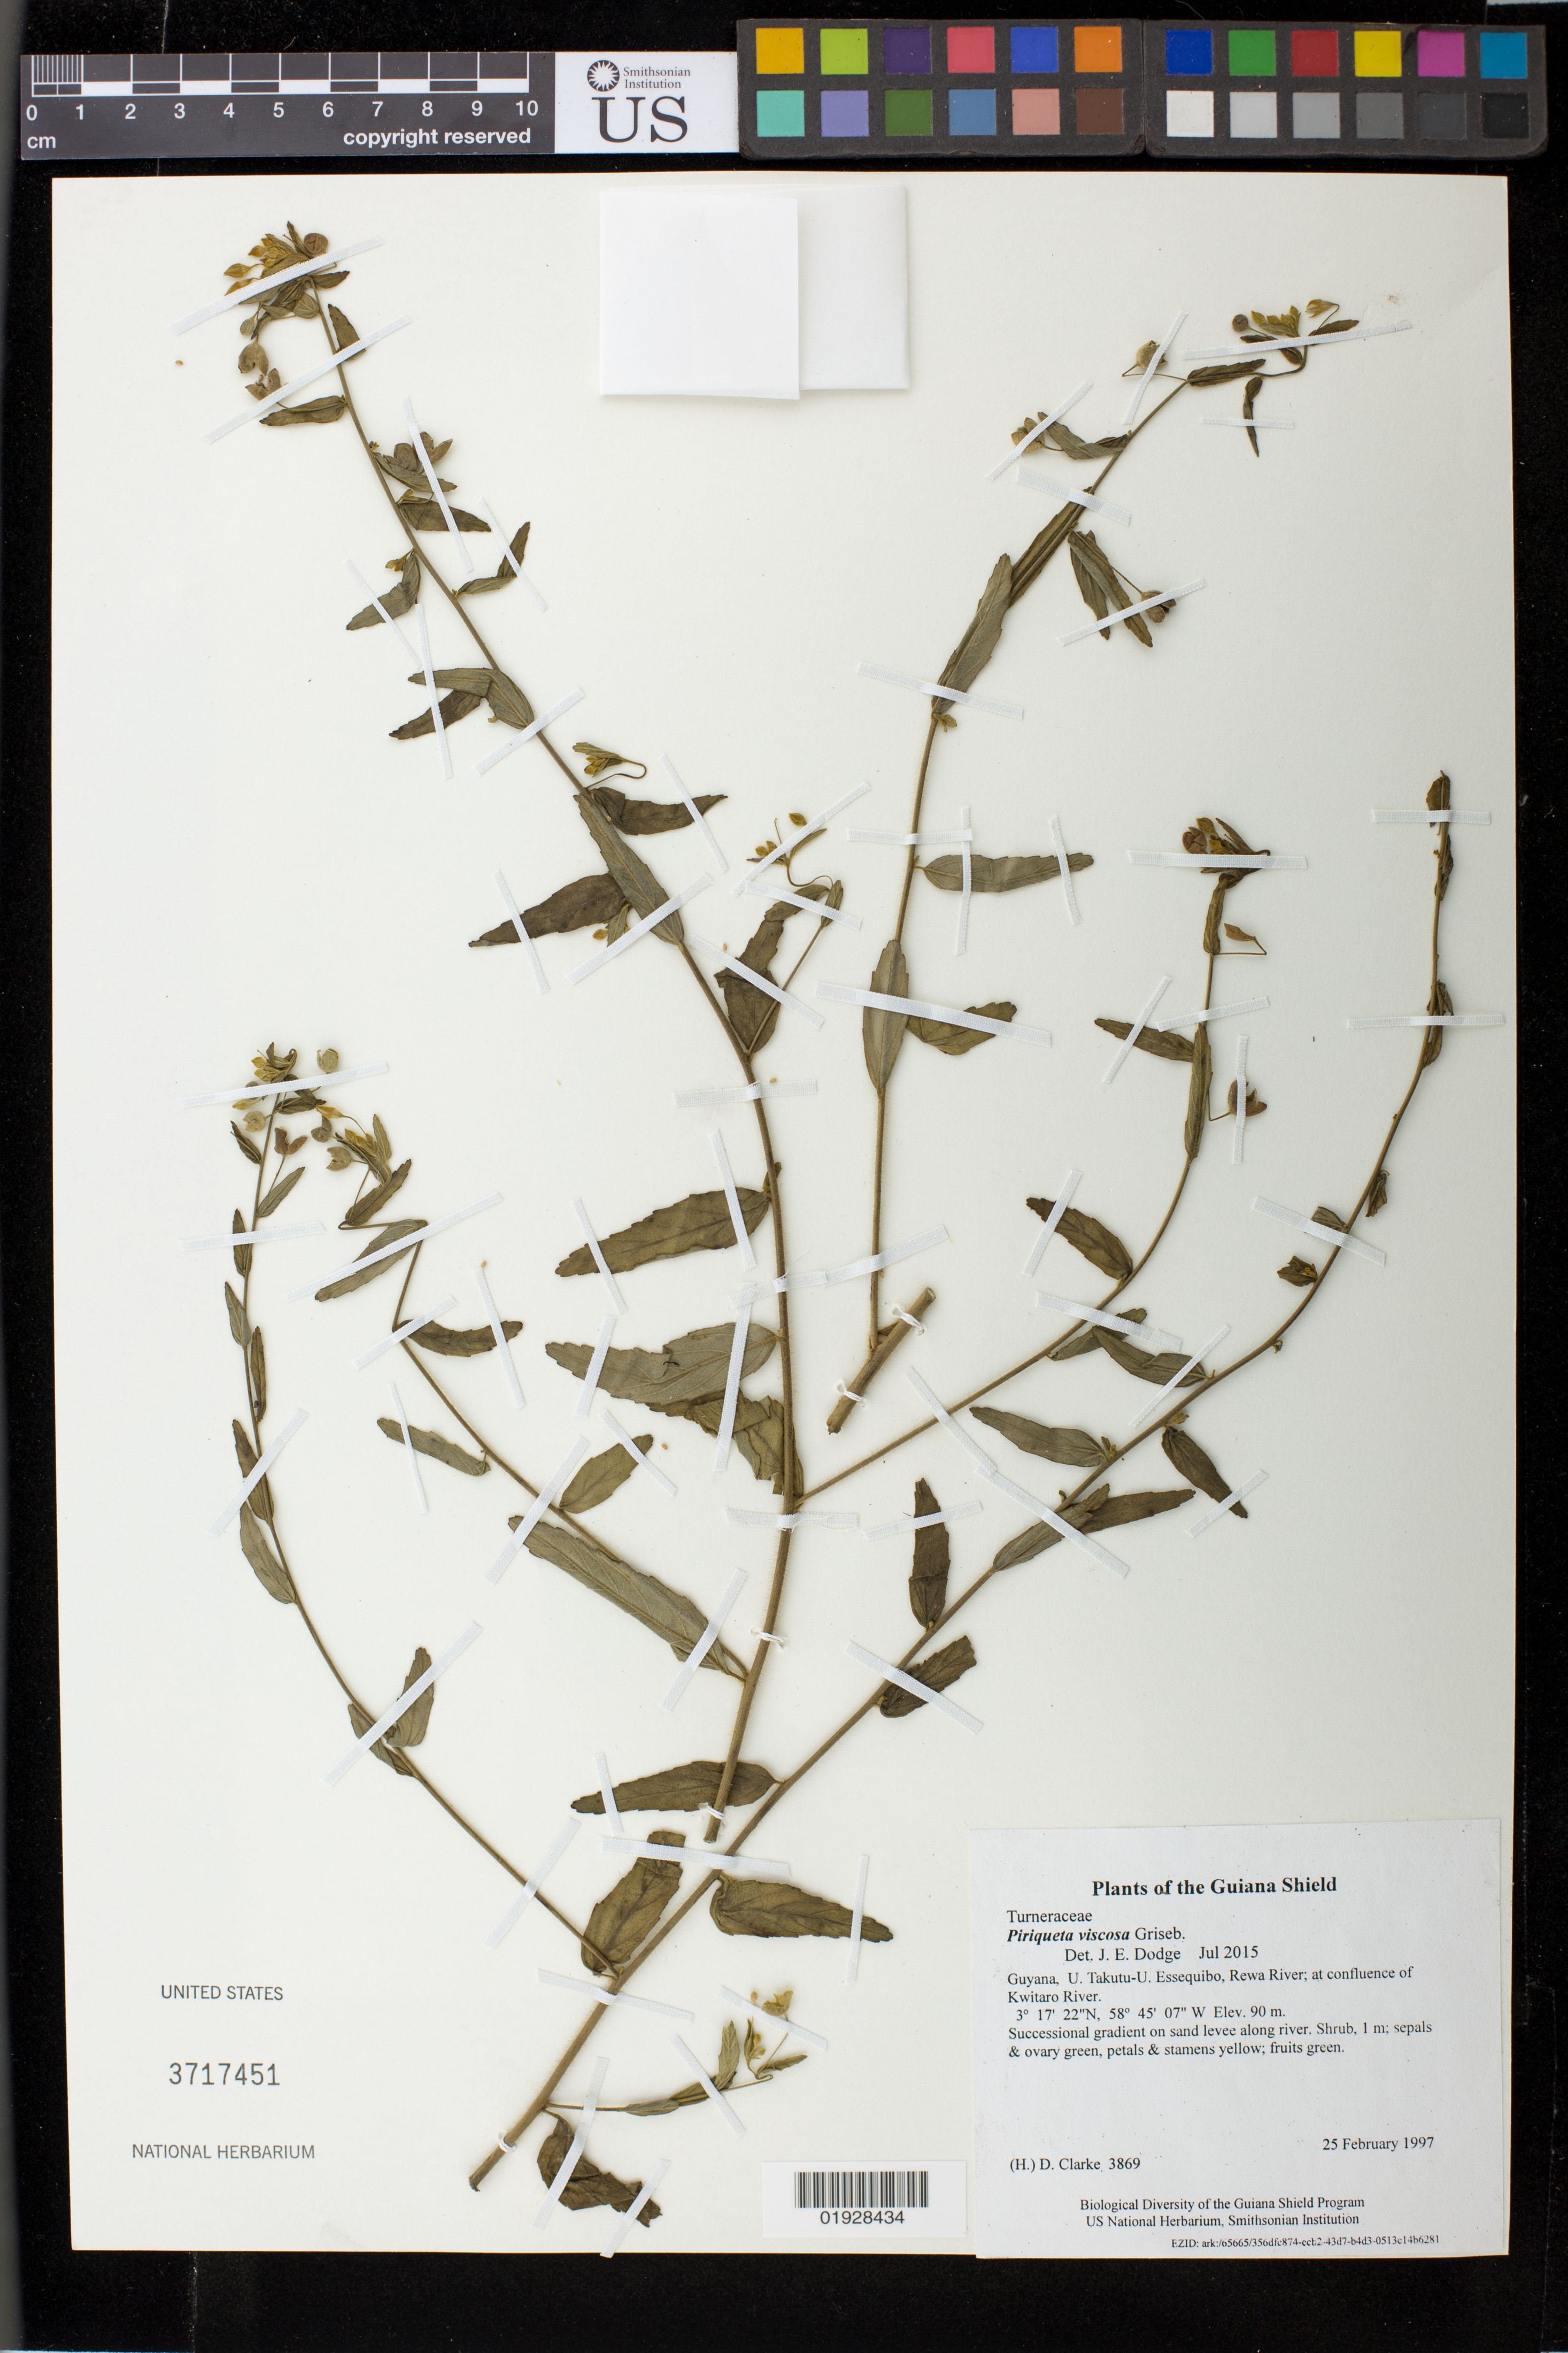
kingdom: Plantae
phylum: Tracheophyta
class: Magnoliopsida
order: Malpighiales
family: Turneraceae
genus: Piriqueta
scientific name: Piriqueta viscosa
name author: Griseb.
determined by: Dodge, J. E.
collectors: H. D. Clarke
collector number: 3869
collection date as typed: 25 February 1997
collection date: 1997-02-25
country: Guyana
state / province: U. Takutu-U. Essequibo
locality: Rewa River; at confluence of Kwitaro River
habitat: Successional gradient on sand levee along river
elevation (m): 90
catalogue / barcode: US 3717451